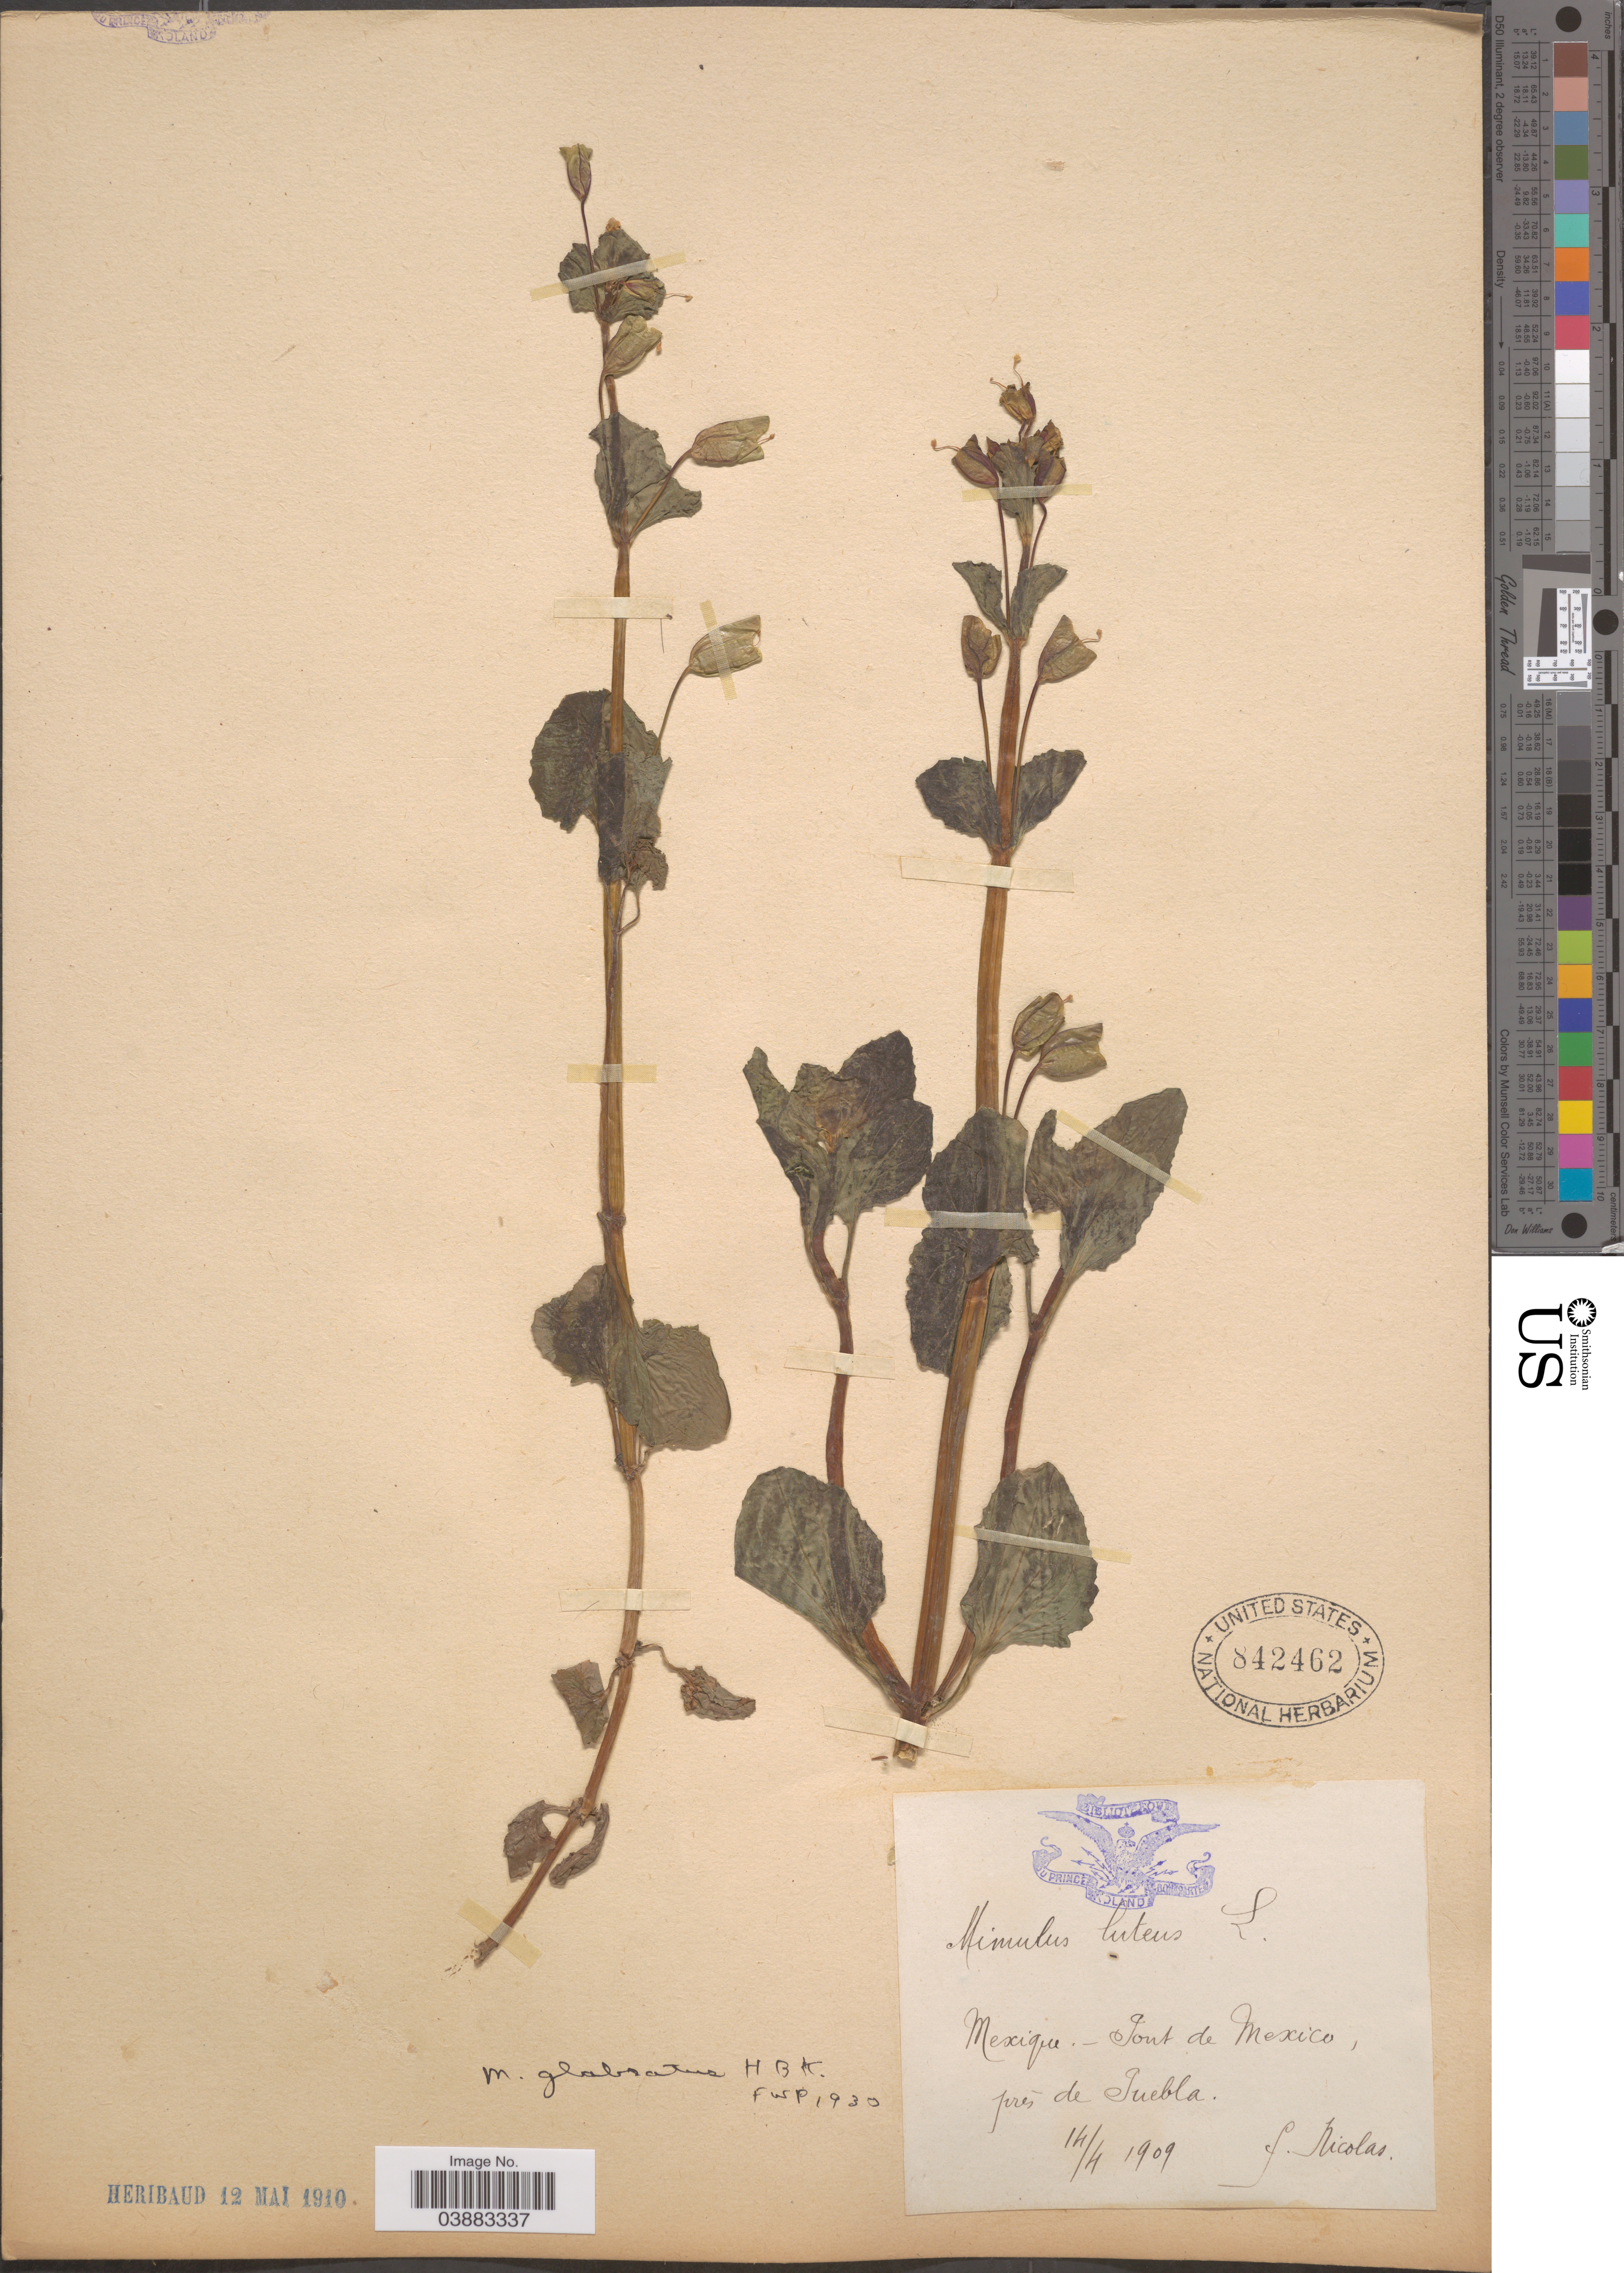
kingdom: Plantae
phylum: Tracheophyta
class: Magnoliopsida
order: Lamiales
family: Phrymaceae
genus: Mimulus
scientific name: Mimulus glabratus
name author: Kunth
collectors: F. Nicolas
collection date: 1909-04-14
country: Mexico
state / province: Puebla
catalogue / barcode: US 842462